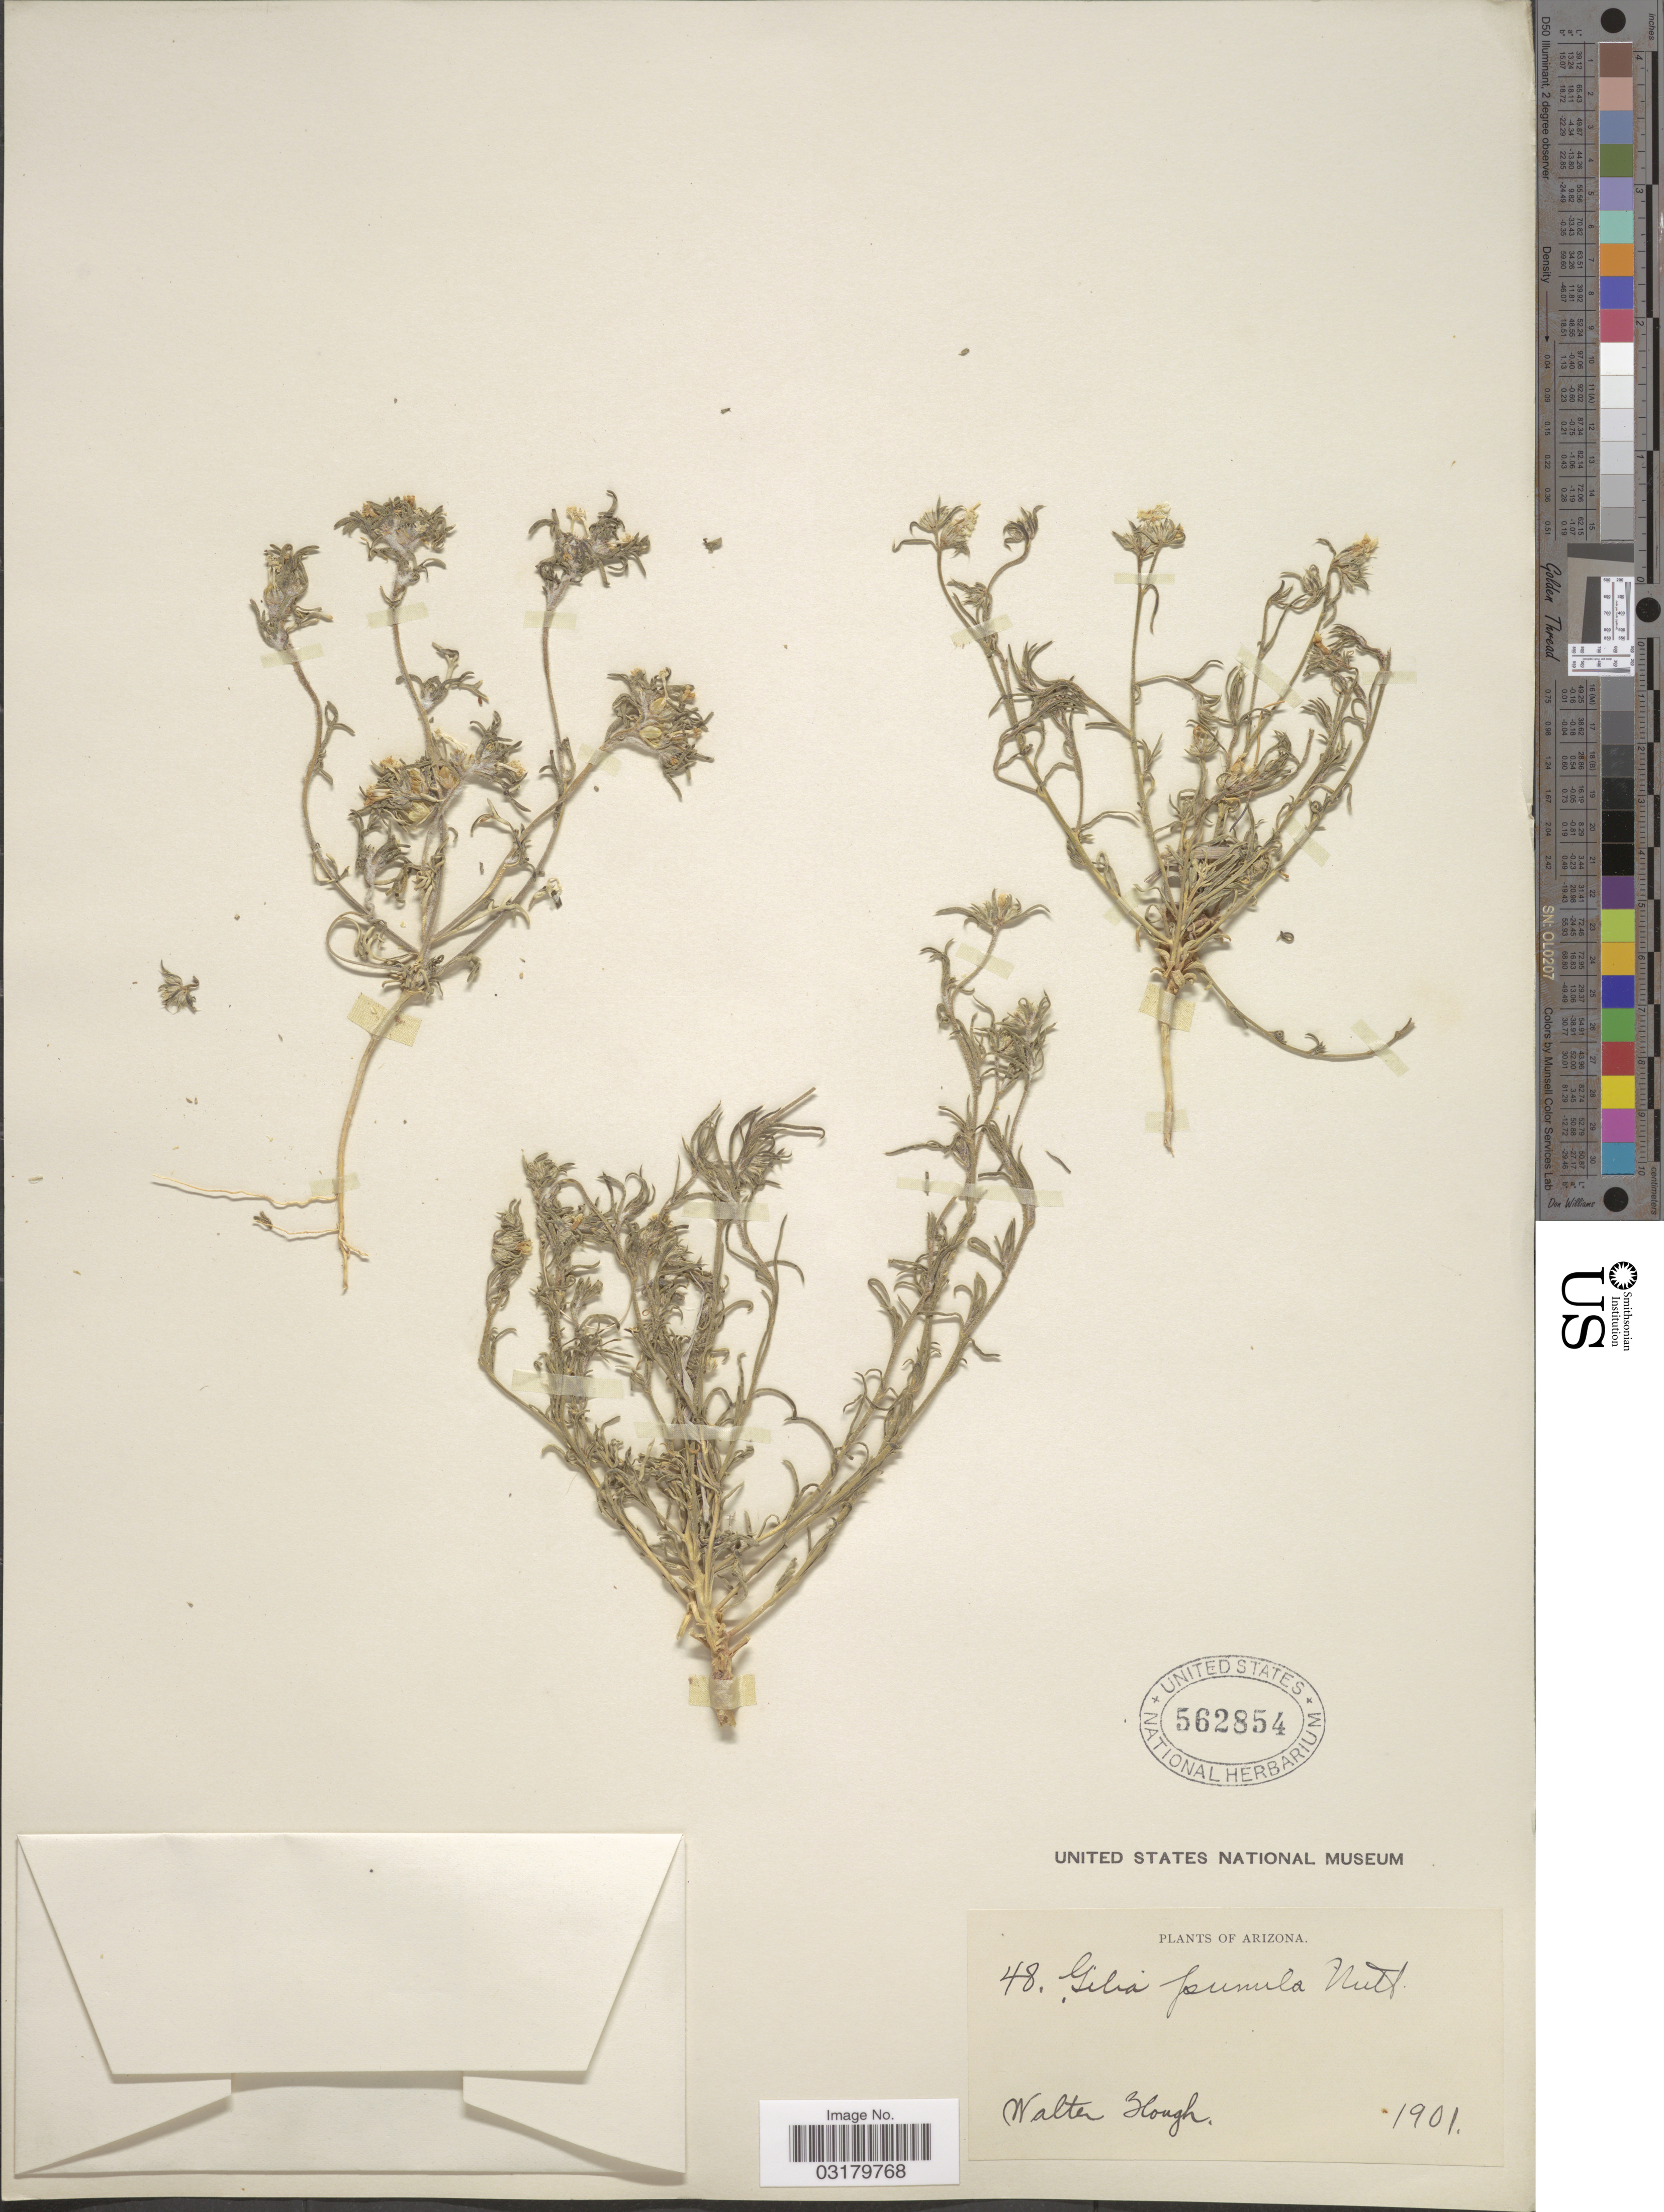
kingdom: Plantae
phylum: Tracheophyta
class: Magnoliopsida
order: Ericales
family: Polemoniaceae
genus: Ipomopsis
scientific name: Ipomopsis pumila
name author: (Nutt.) V.E. Grant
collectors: W. Hough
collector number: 48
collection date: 1901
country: United States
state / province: Arizona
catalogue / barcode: US 562854